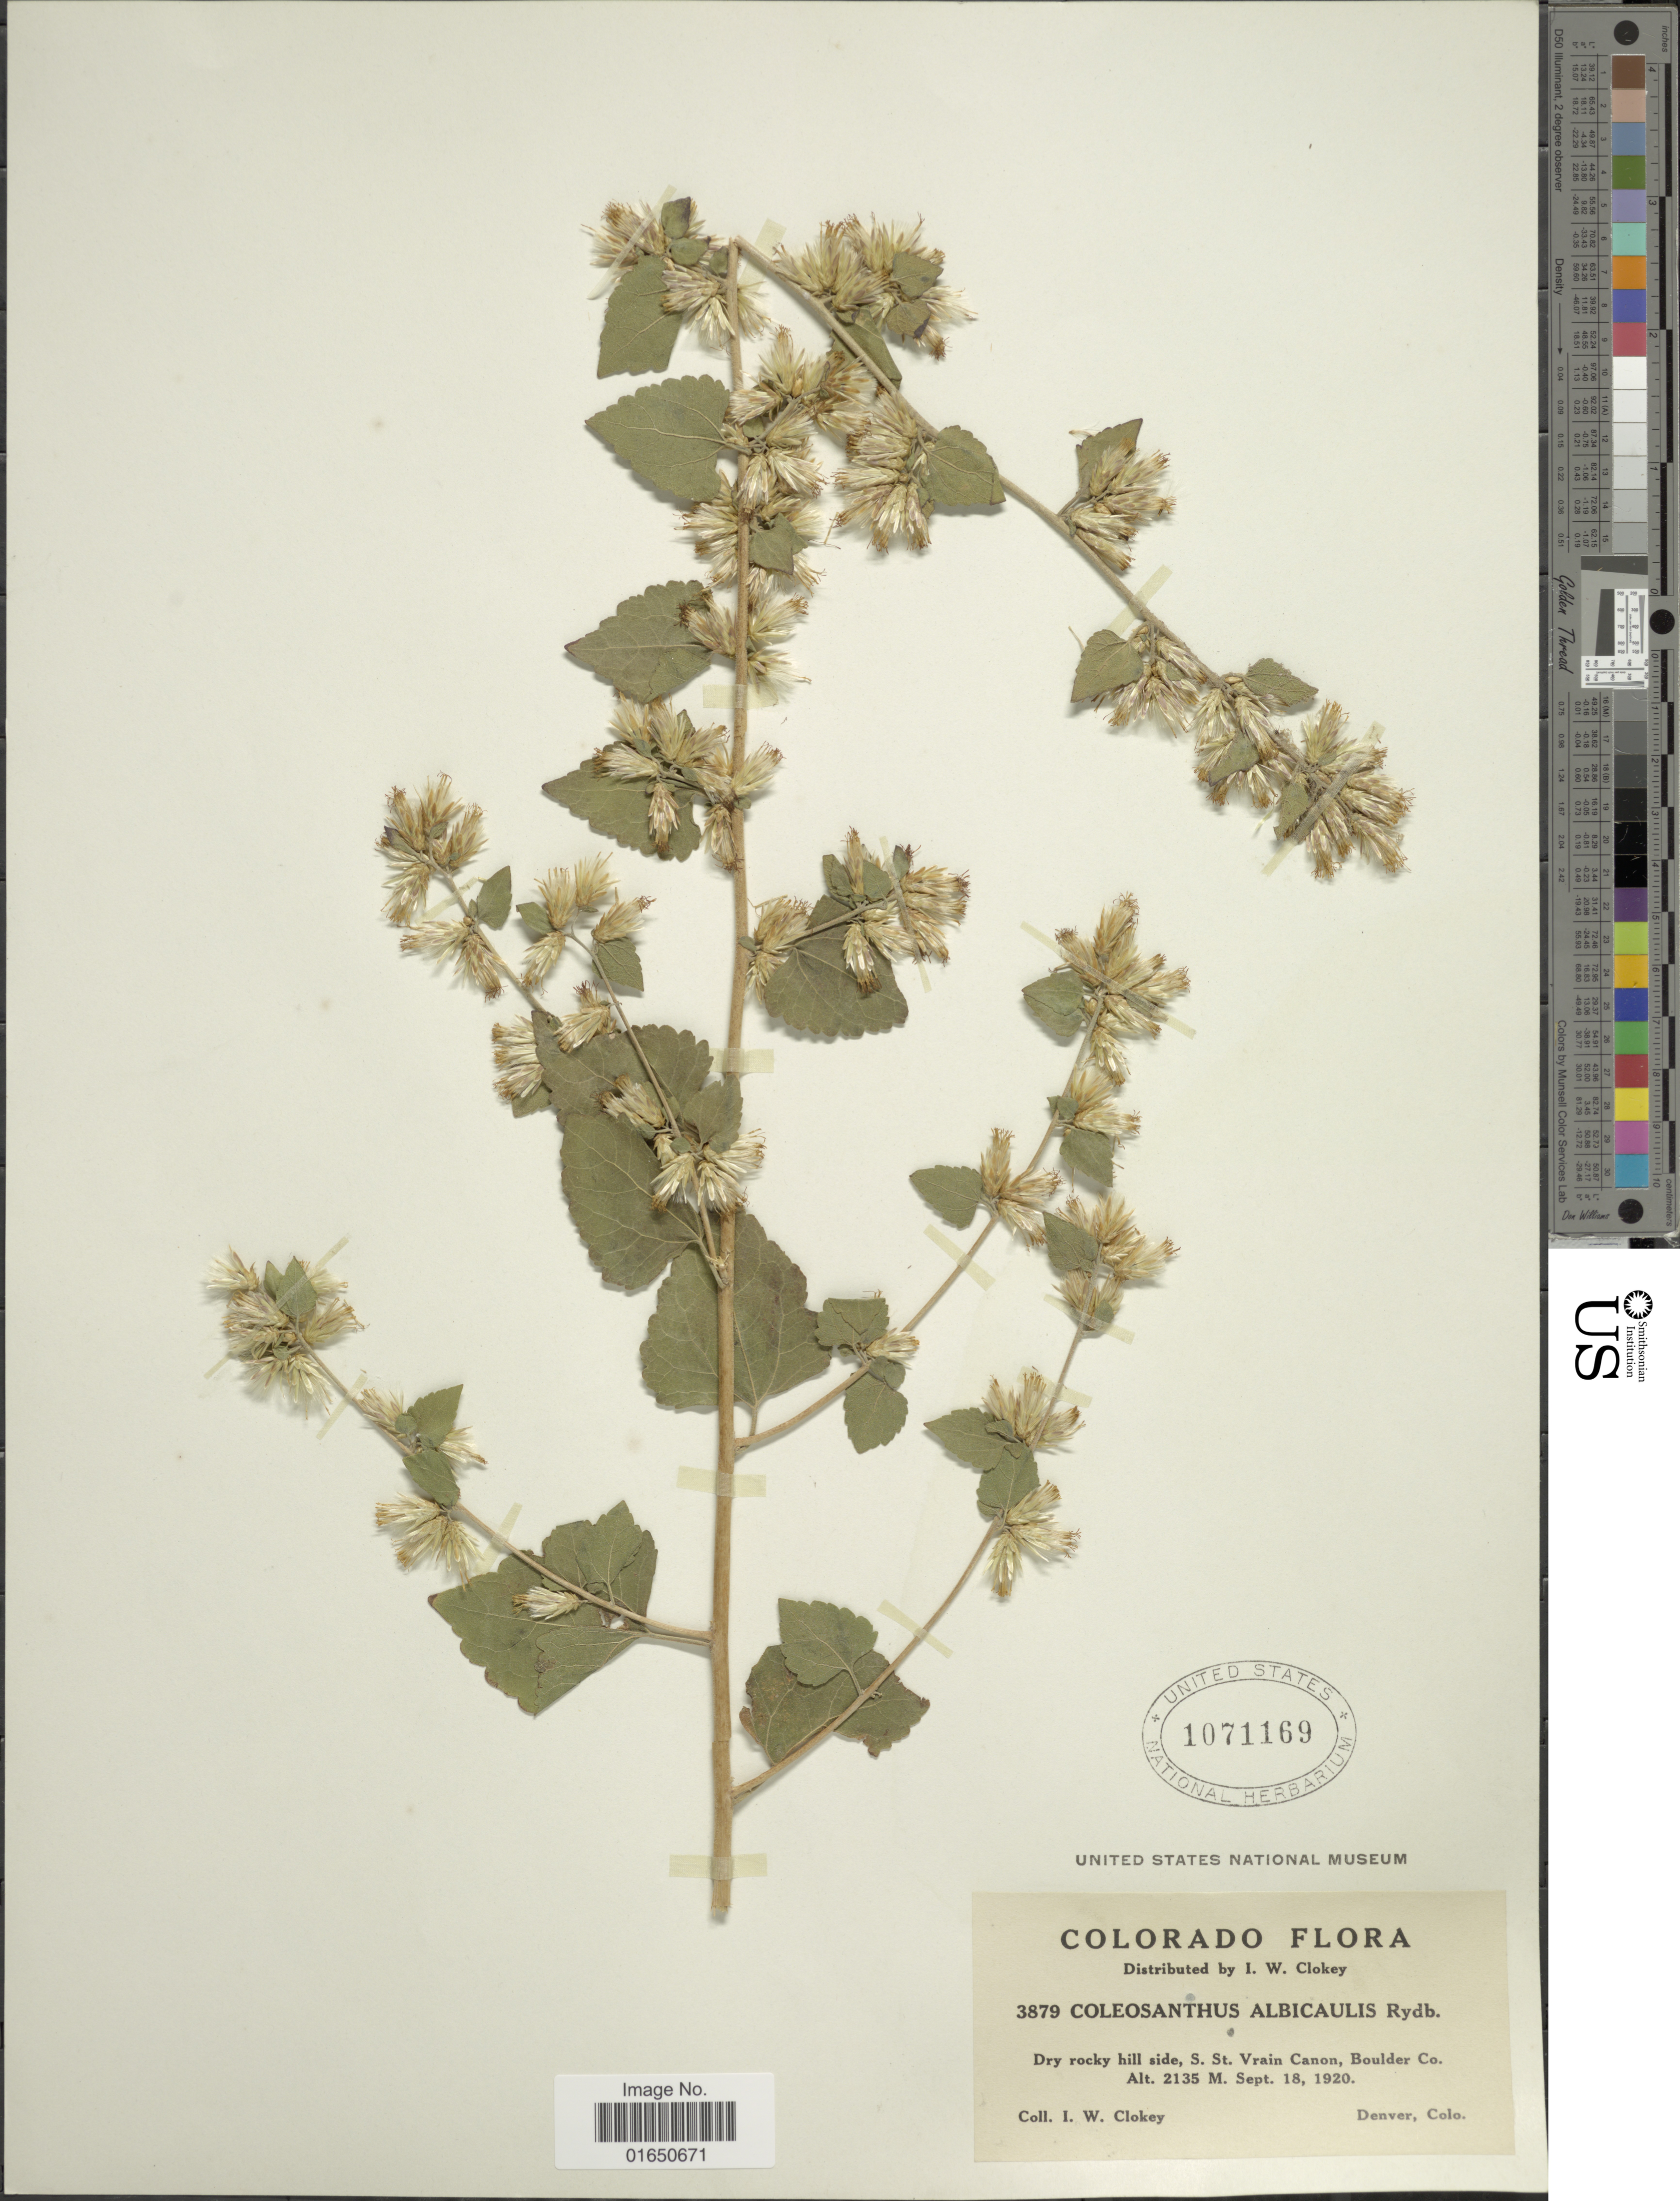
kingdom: Plantae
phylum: Tracheophyta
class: Magnoliopsida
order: Asterales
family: Asteraceae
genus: Brickellia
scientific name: Brickellia californica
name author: (Torr. & A. Gray) A. Gray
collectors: I. W. Clokey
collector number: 3879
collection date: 1920-09-18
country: United States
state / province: Colorado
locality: Dry rocky hill side, S. St. Vrain Canon, Boulder Co.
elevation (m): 2135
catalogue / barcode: US 1071169